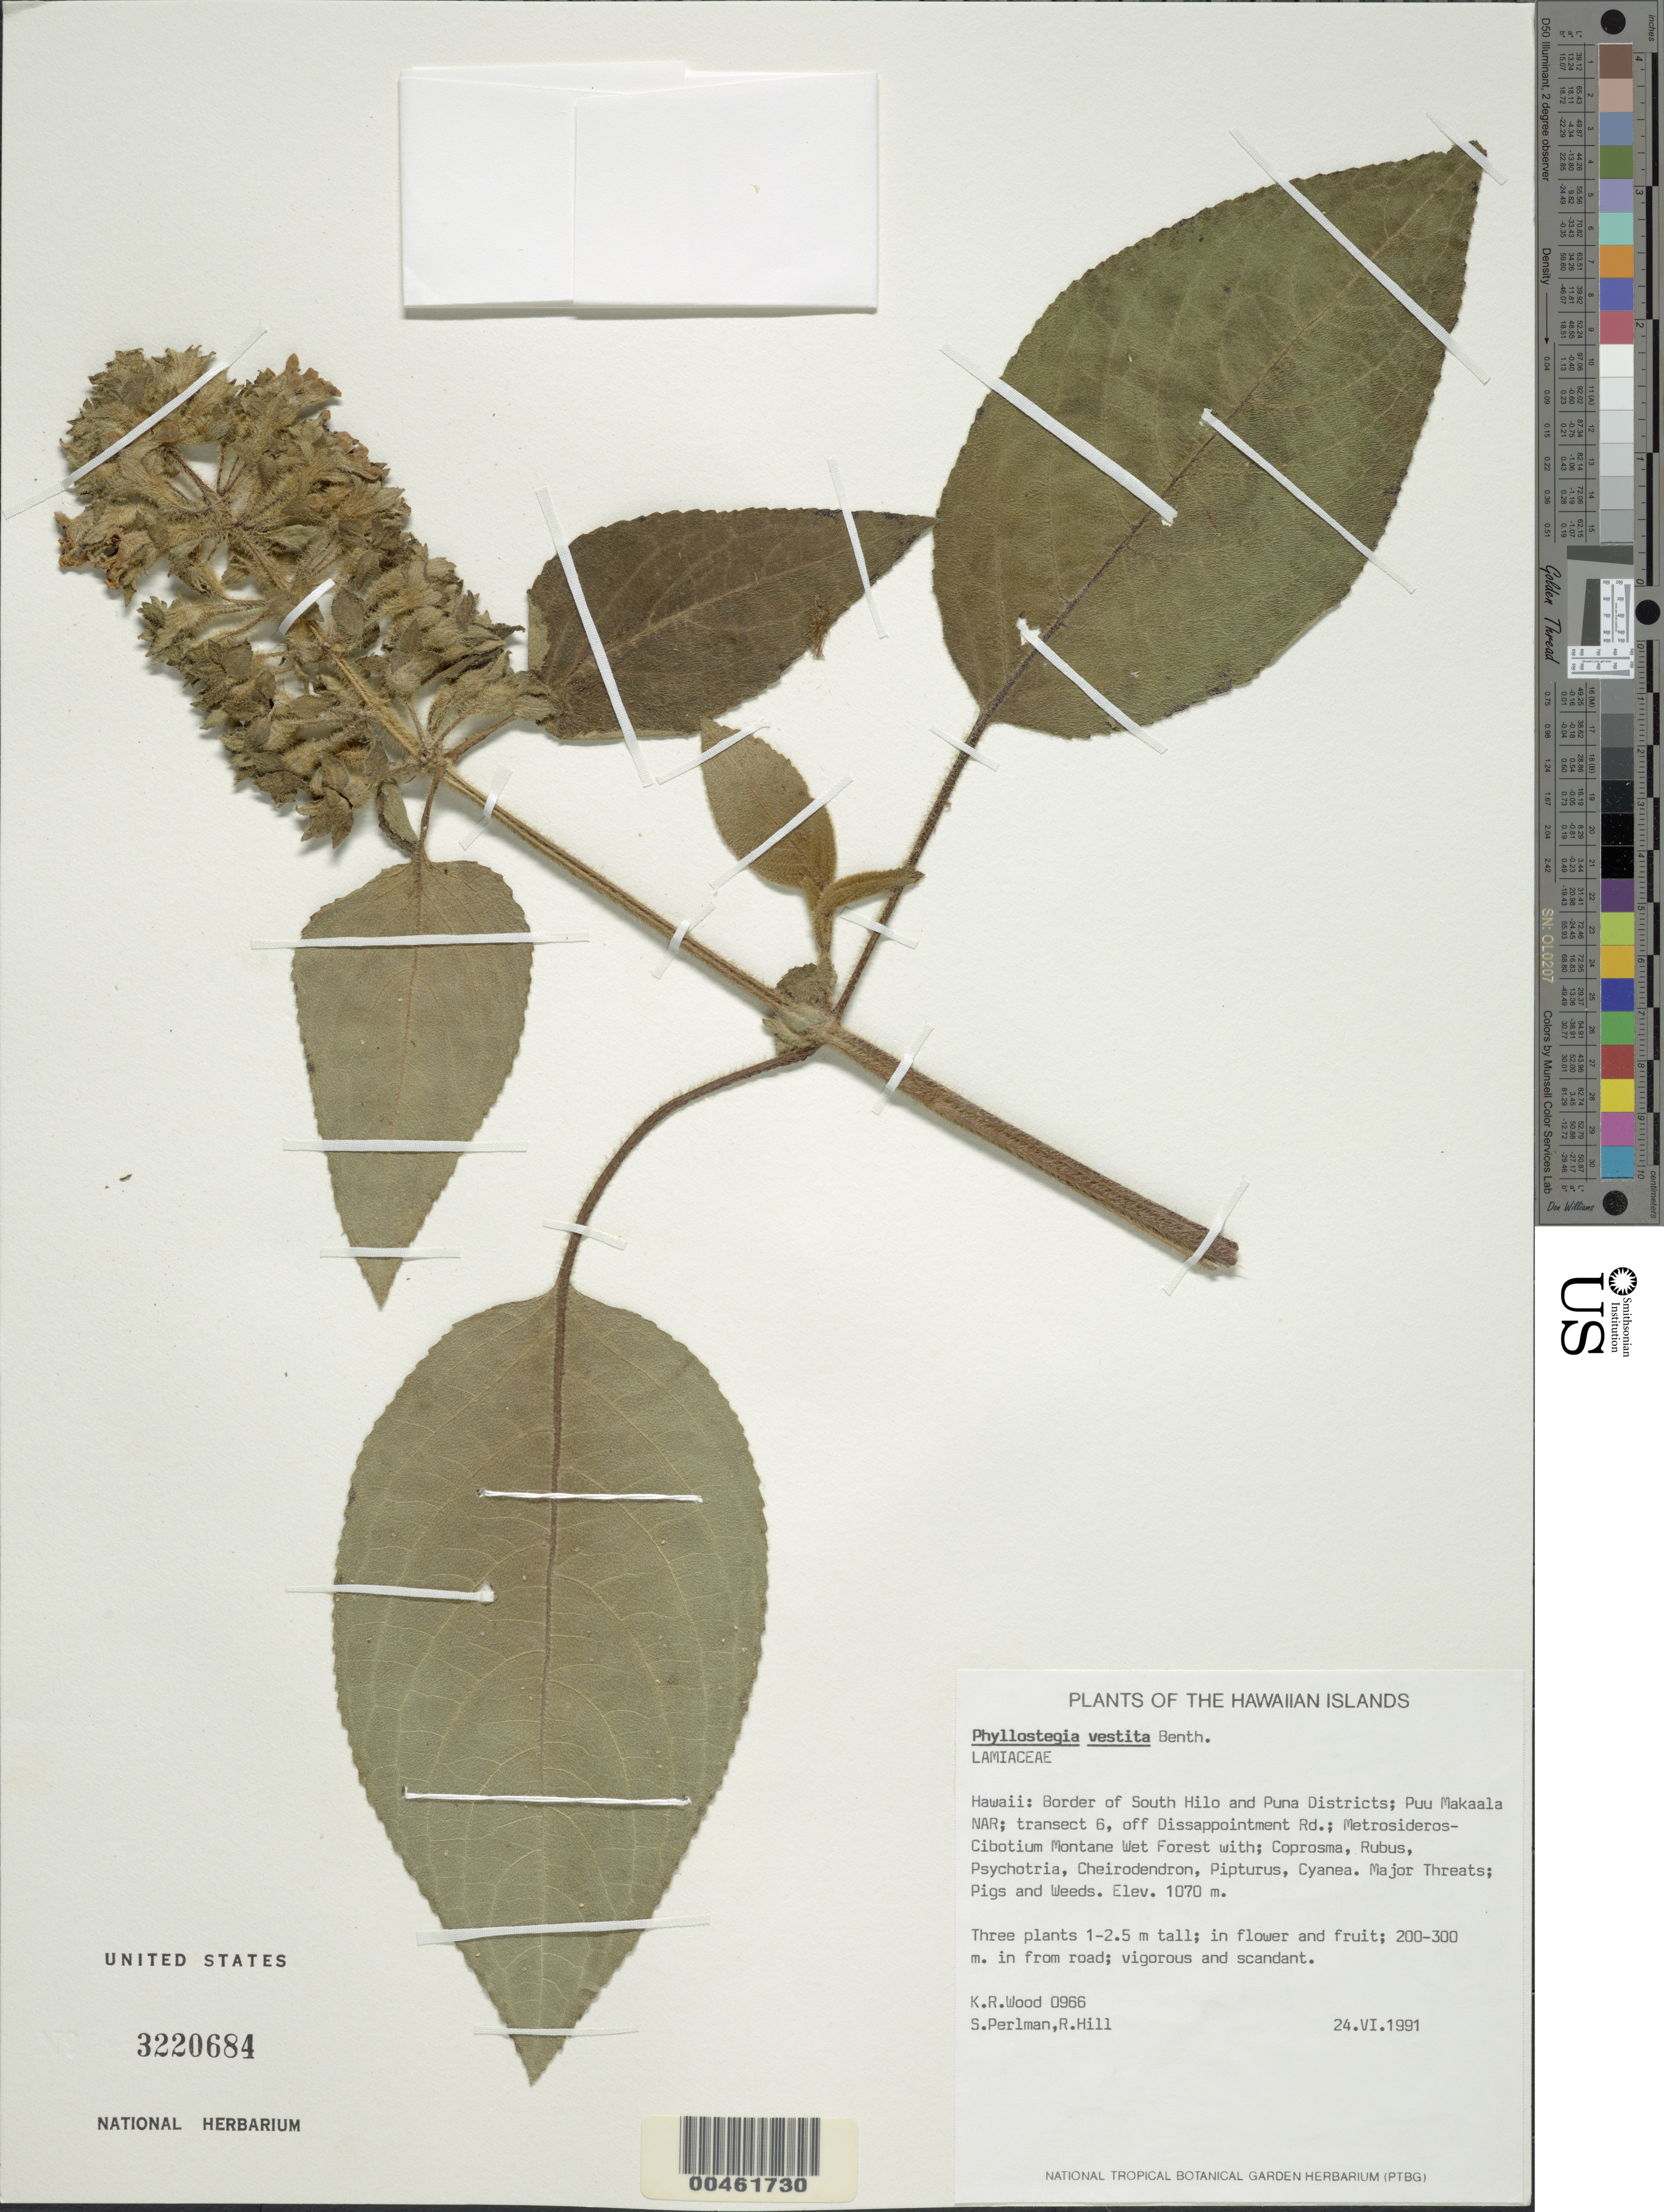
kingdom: Plantae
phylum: Tracheophyta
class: Magnoliopsida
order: Lamiales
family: Lamiaceae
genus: Phyllostegia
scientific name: Phyllostegia vestita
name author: Benth.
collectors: K. R. Wood, S. P. Perlman & R. Hill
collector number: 0966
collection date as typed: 24 Jun 1991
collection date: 1991-06-24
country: United States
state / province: Hawaii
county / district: Hawaii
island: Hawaii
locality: Border of South Hilo and Puna Districts, Puu Makaala N.A.R., transect 6, off Disappointment Road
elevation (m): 1070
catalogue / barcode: US 3220684